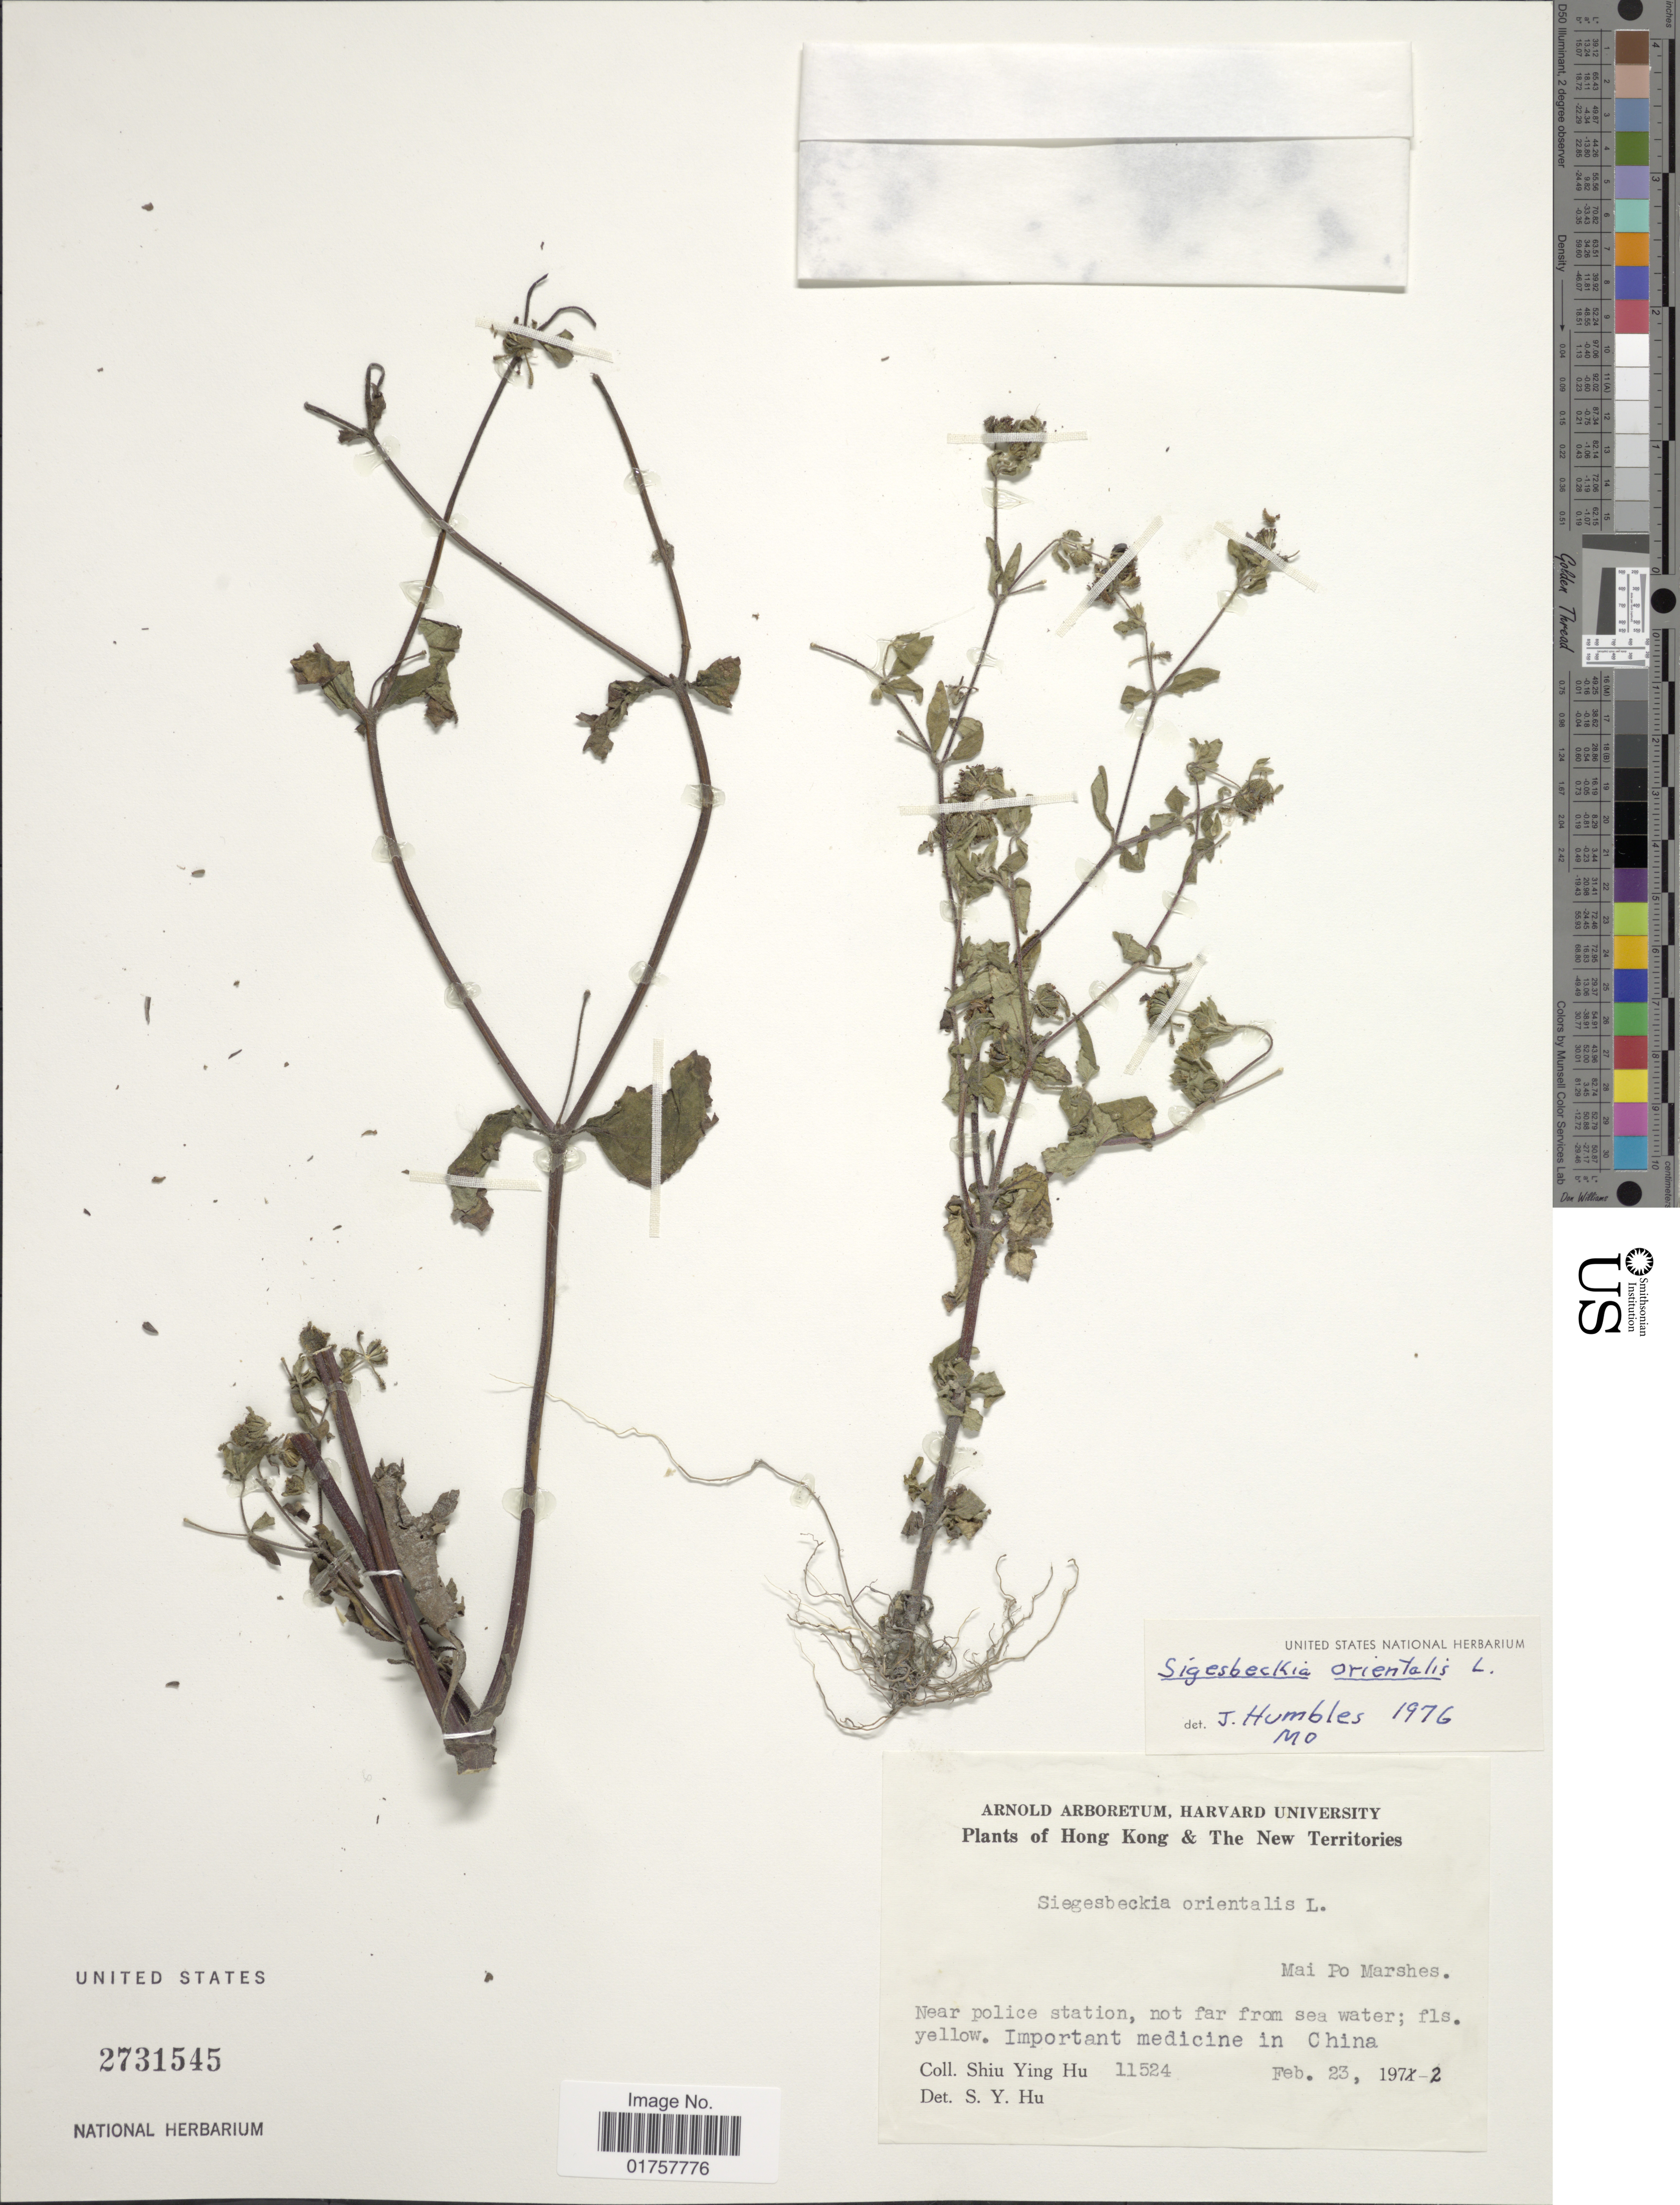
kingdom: Plantae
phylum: Tracheophyta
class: Magnoliopsida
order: Asterales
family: Asteraceae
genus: Sigesbeckia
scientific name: Sigesbeckia orientalis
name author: L.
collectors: S. Y. Hu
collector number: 11524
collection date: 1972-02-23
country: China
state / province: Hong Kong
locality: The New Territories, Mai Po Marshes, Near police station, not far from sea water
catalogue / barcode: US 2731545